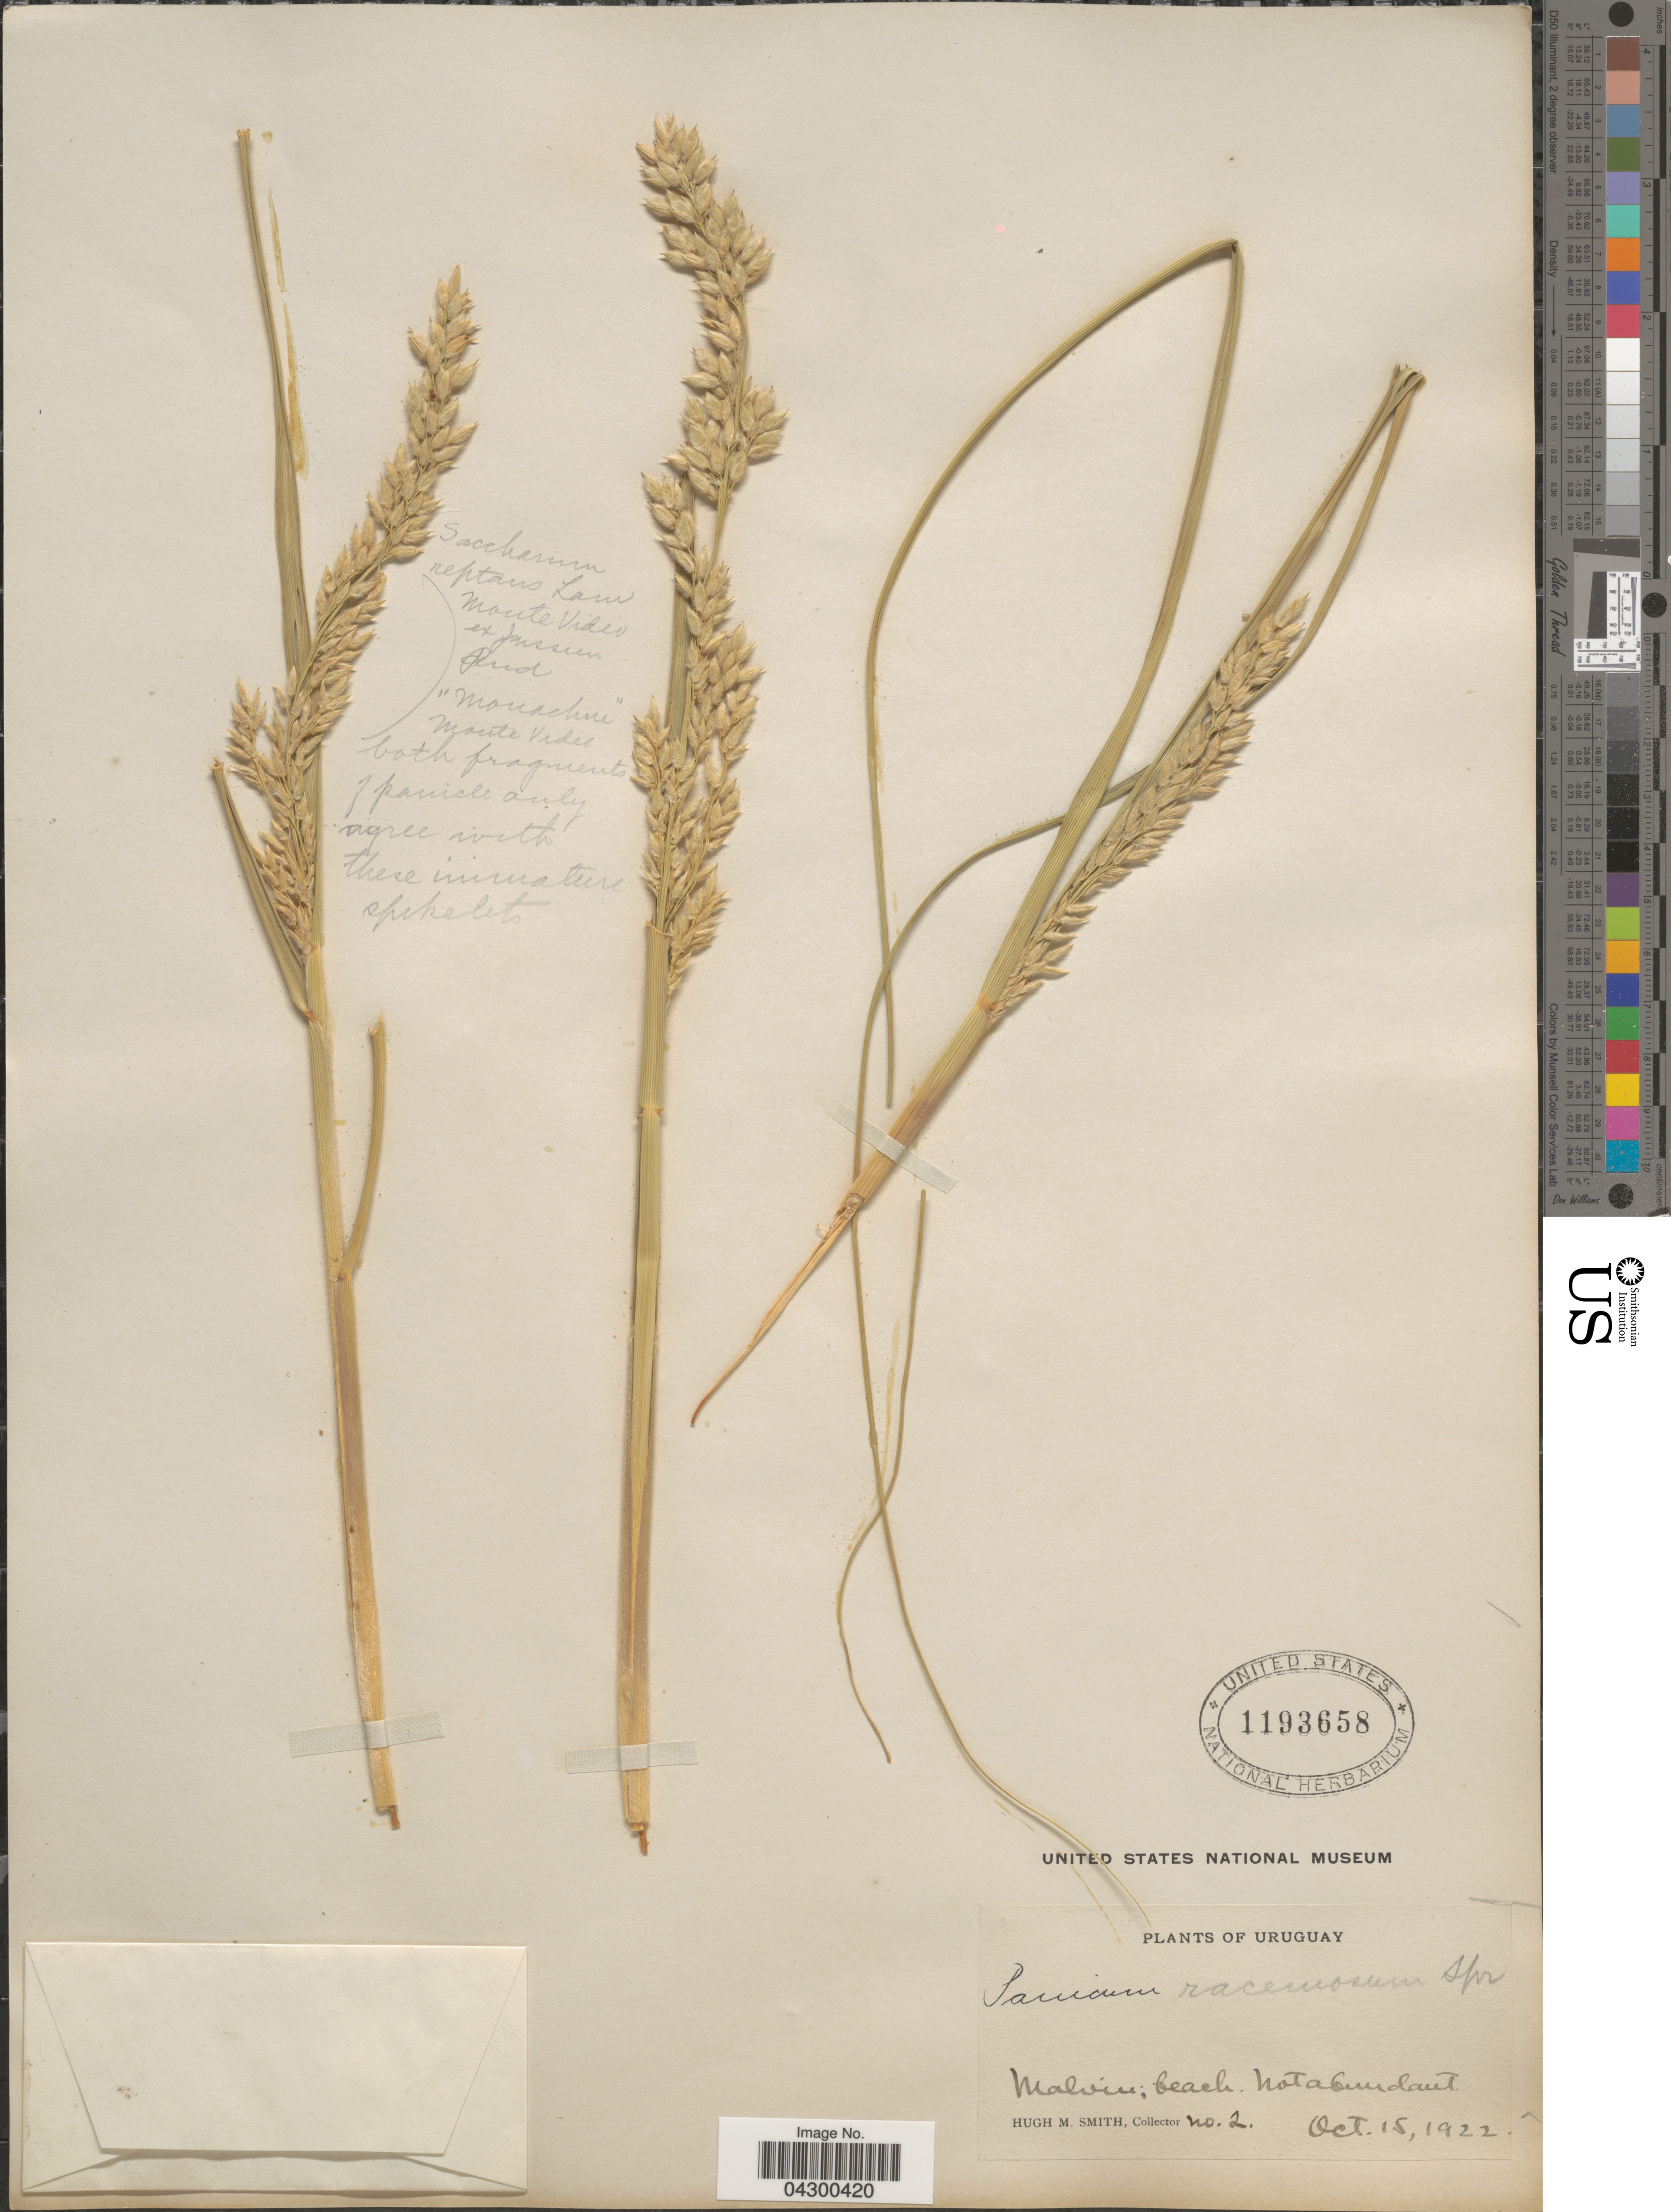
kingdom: Plantae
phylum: Tracheophyta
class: Liliopsida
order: Poales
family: Poaceae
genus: Panicum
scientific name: Panicum racemosum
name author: (P. Beauv.) Spreng.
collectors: H. M. Smith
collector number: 2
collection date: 1922-10-15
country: Uruguay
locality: Malvin; beach. Not abundant.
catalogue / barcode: US 1193658